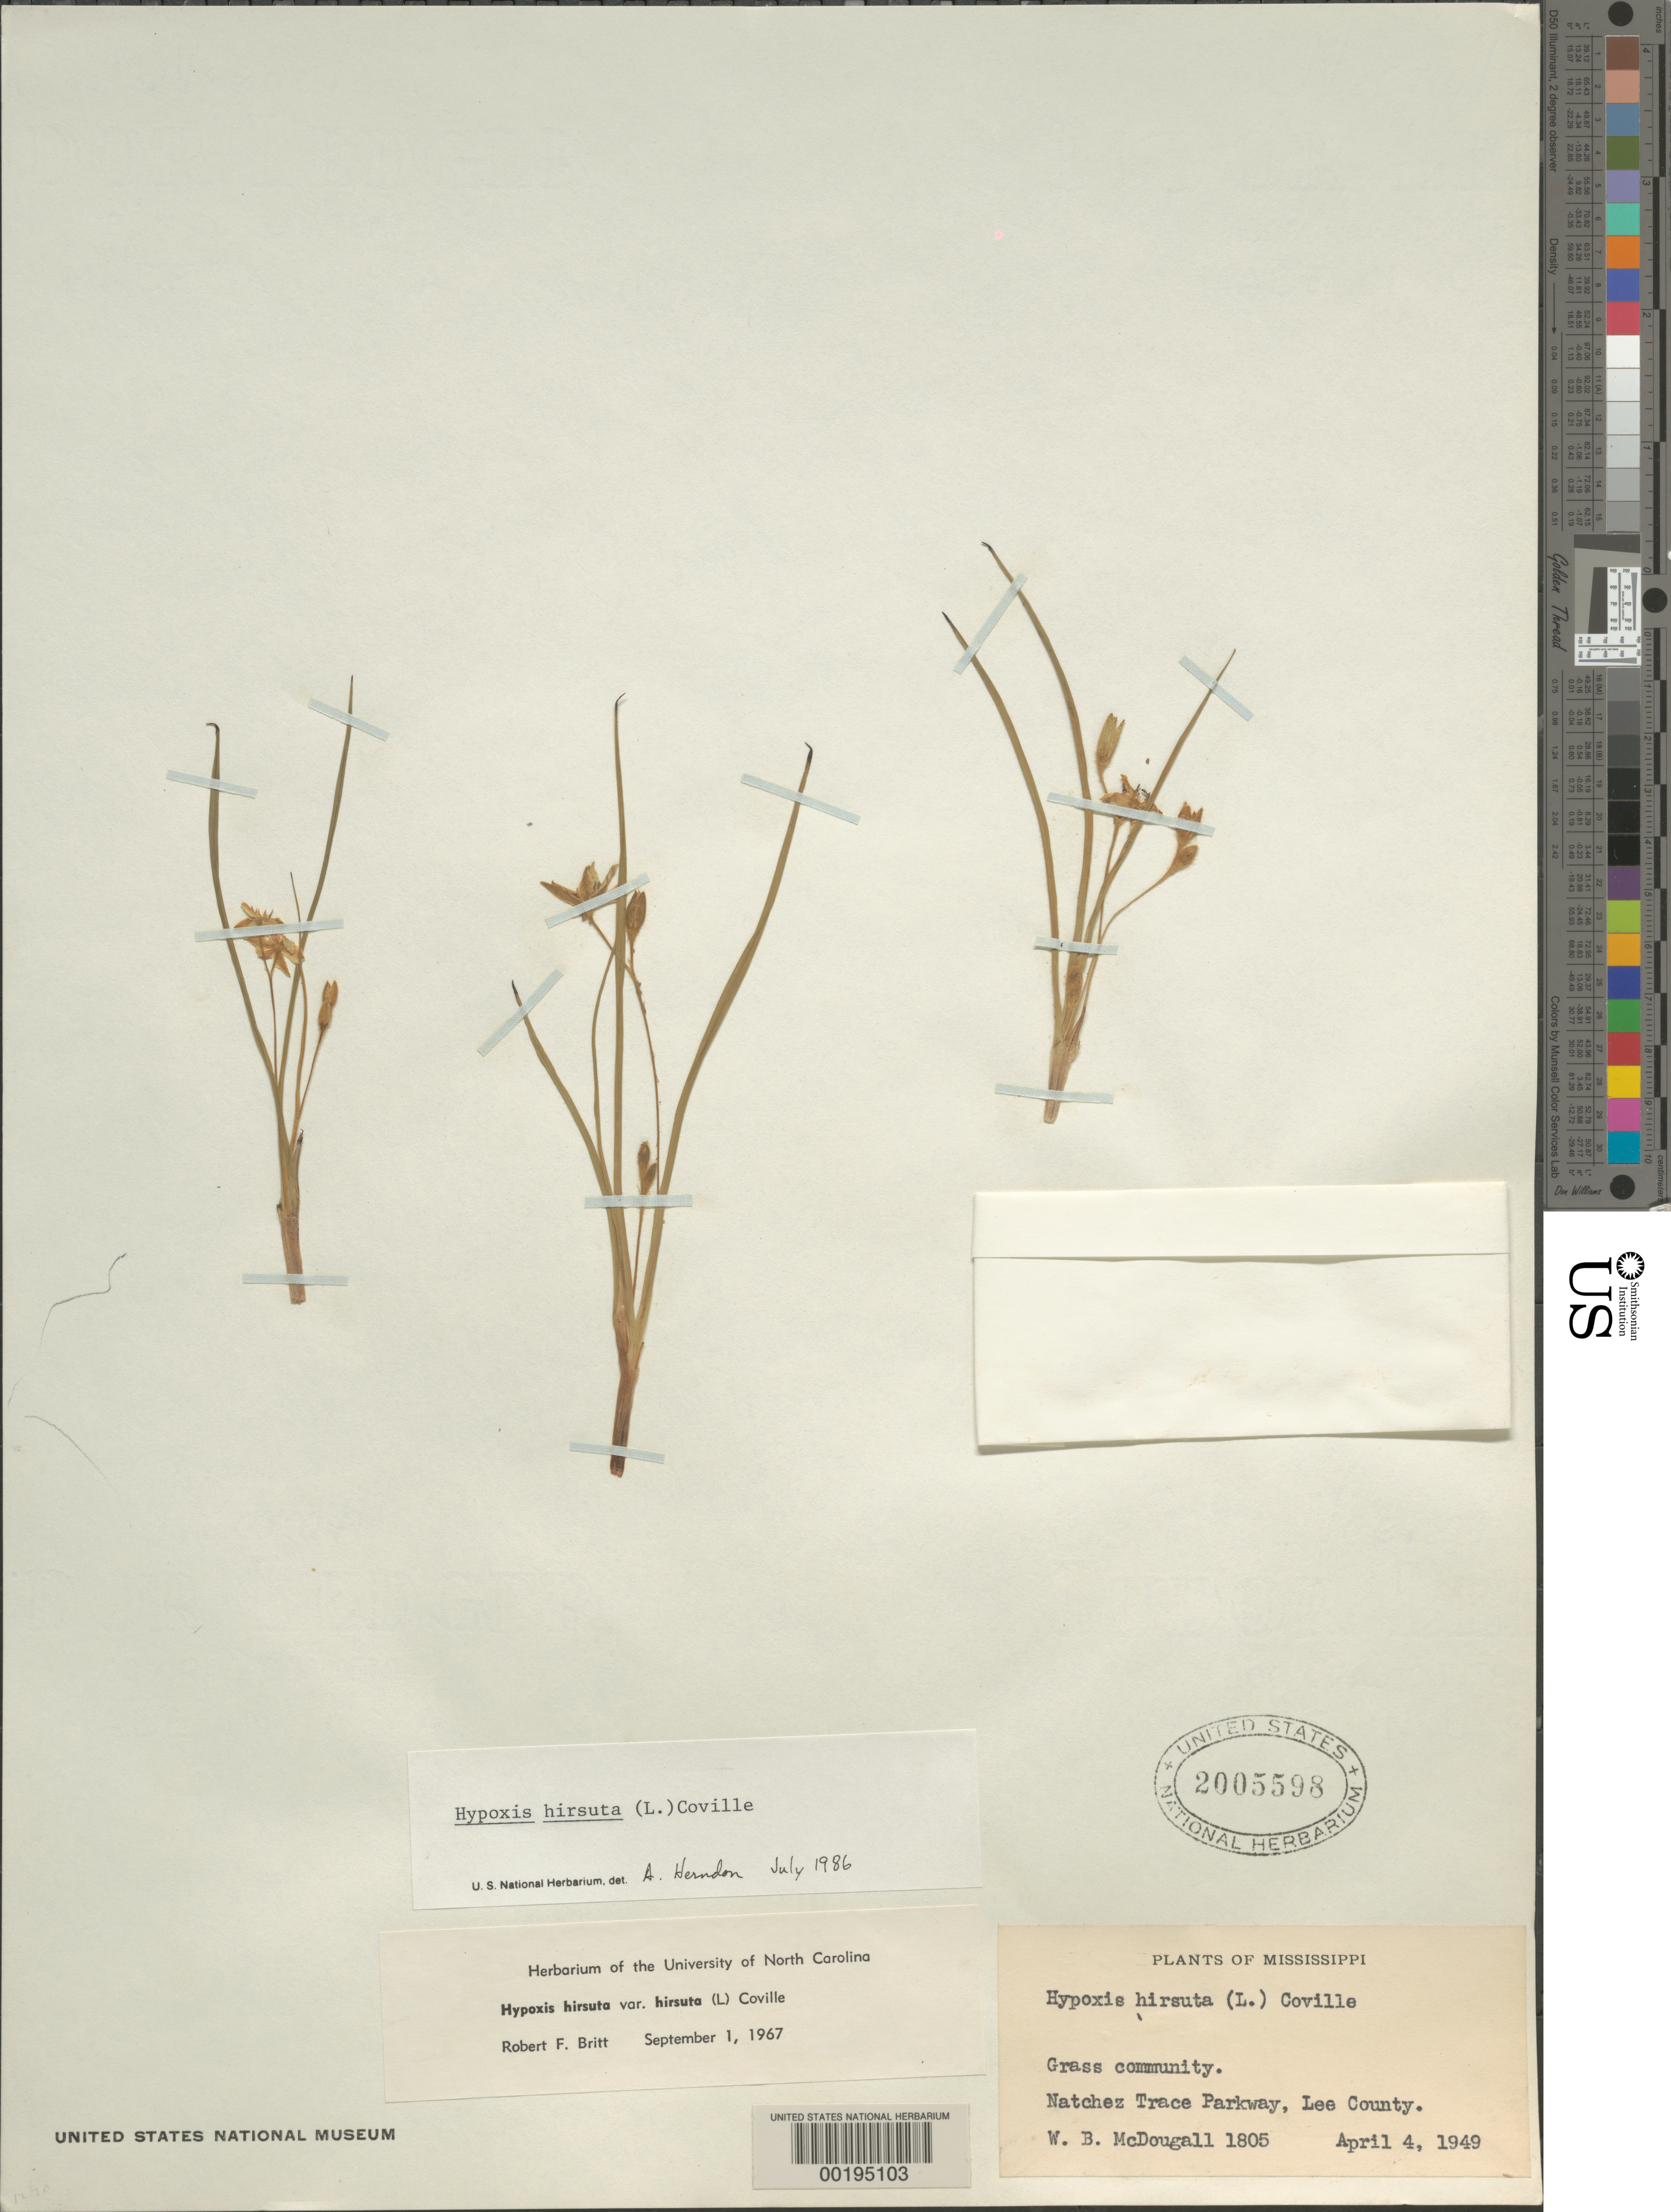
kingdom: Plantae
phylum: Tracheophyta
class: Liliopsida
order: Asparagales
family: Hypoxidaceae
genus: Hypoxis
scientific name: Hypoxis hirsuta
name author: (L.) Coville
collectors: W. B. McDougall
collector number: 1805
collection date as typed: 04 Apr 1949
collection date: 1949-04-04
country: United States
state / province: Mississippi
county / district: Lee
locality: Natchez trace parkway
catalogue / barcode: US 2005598